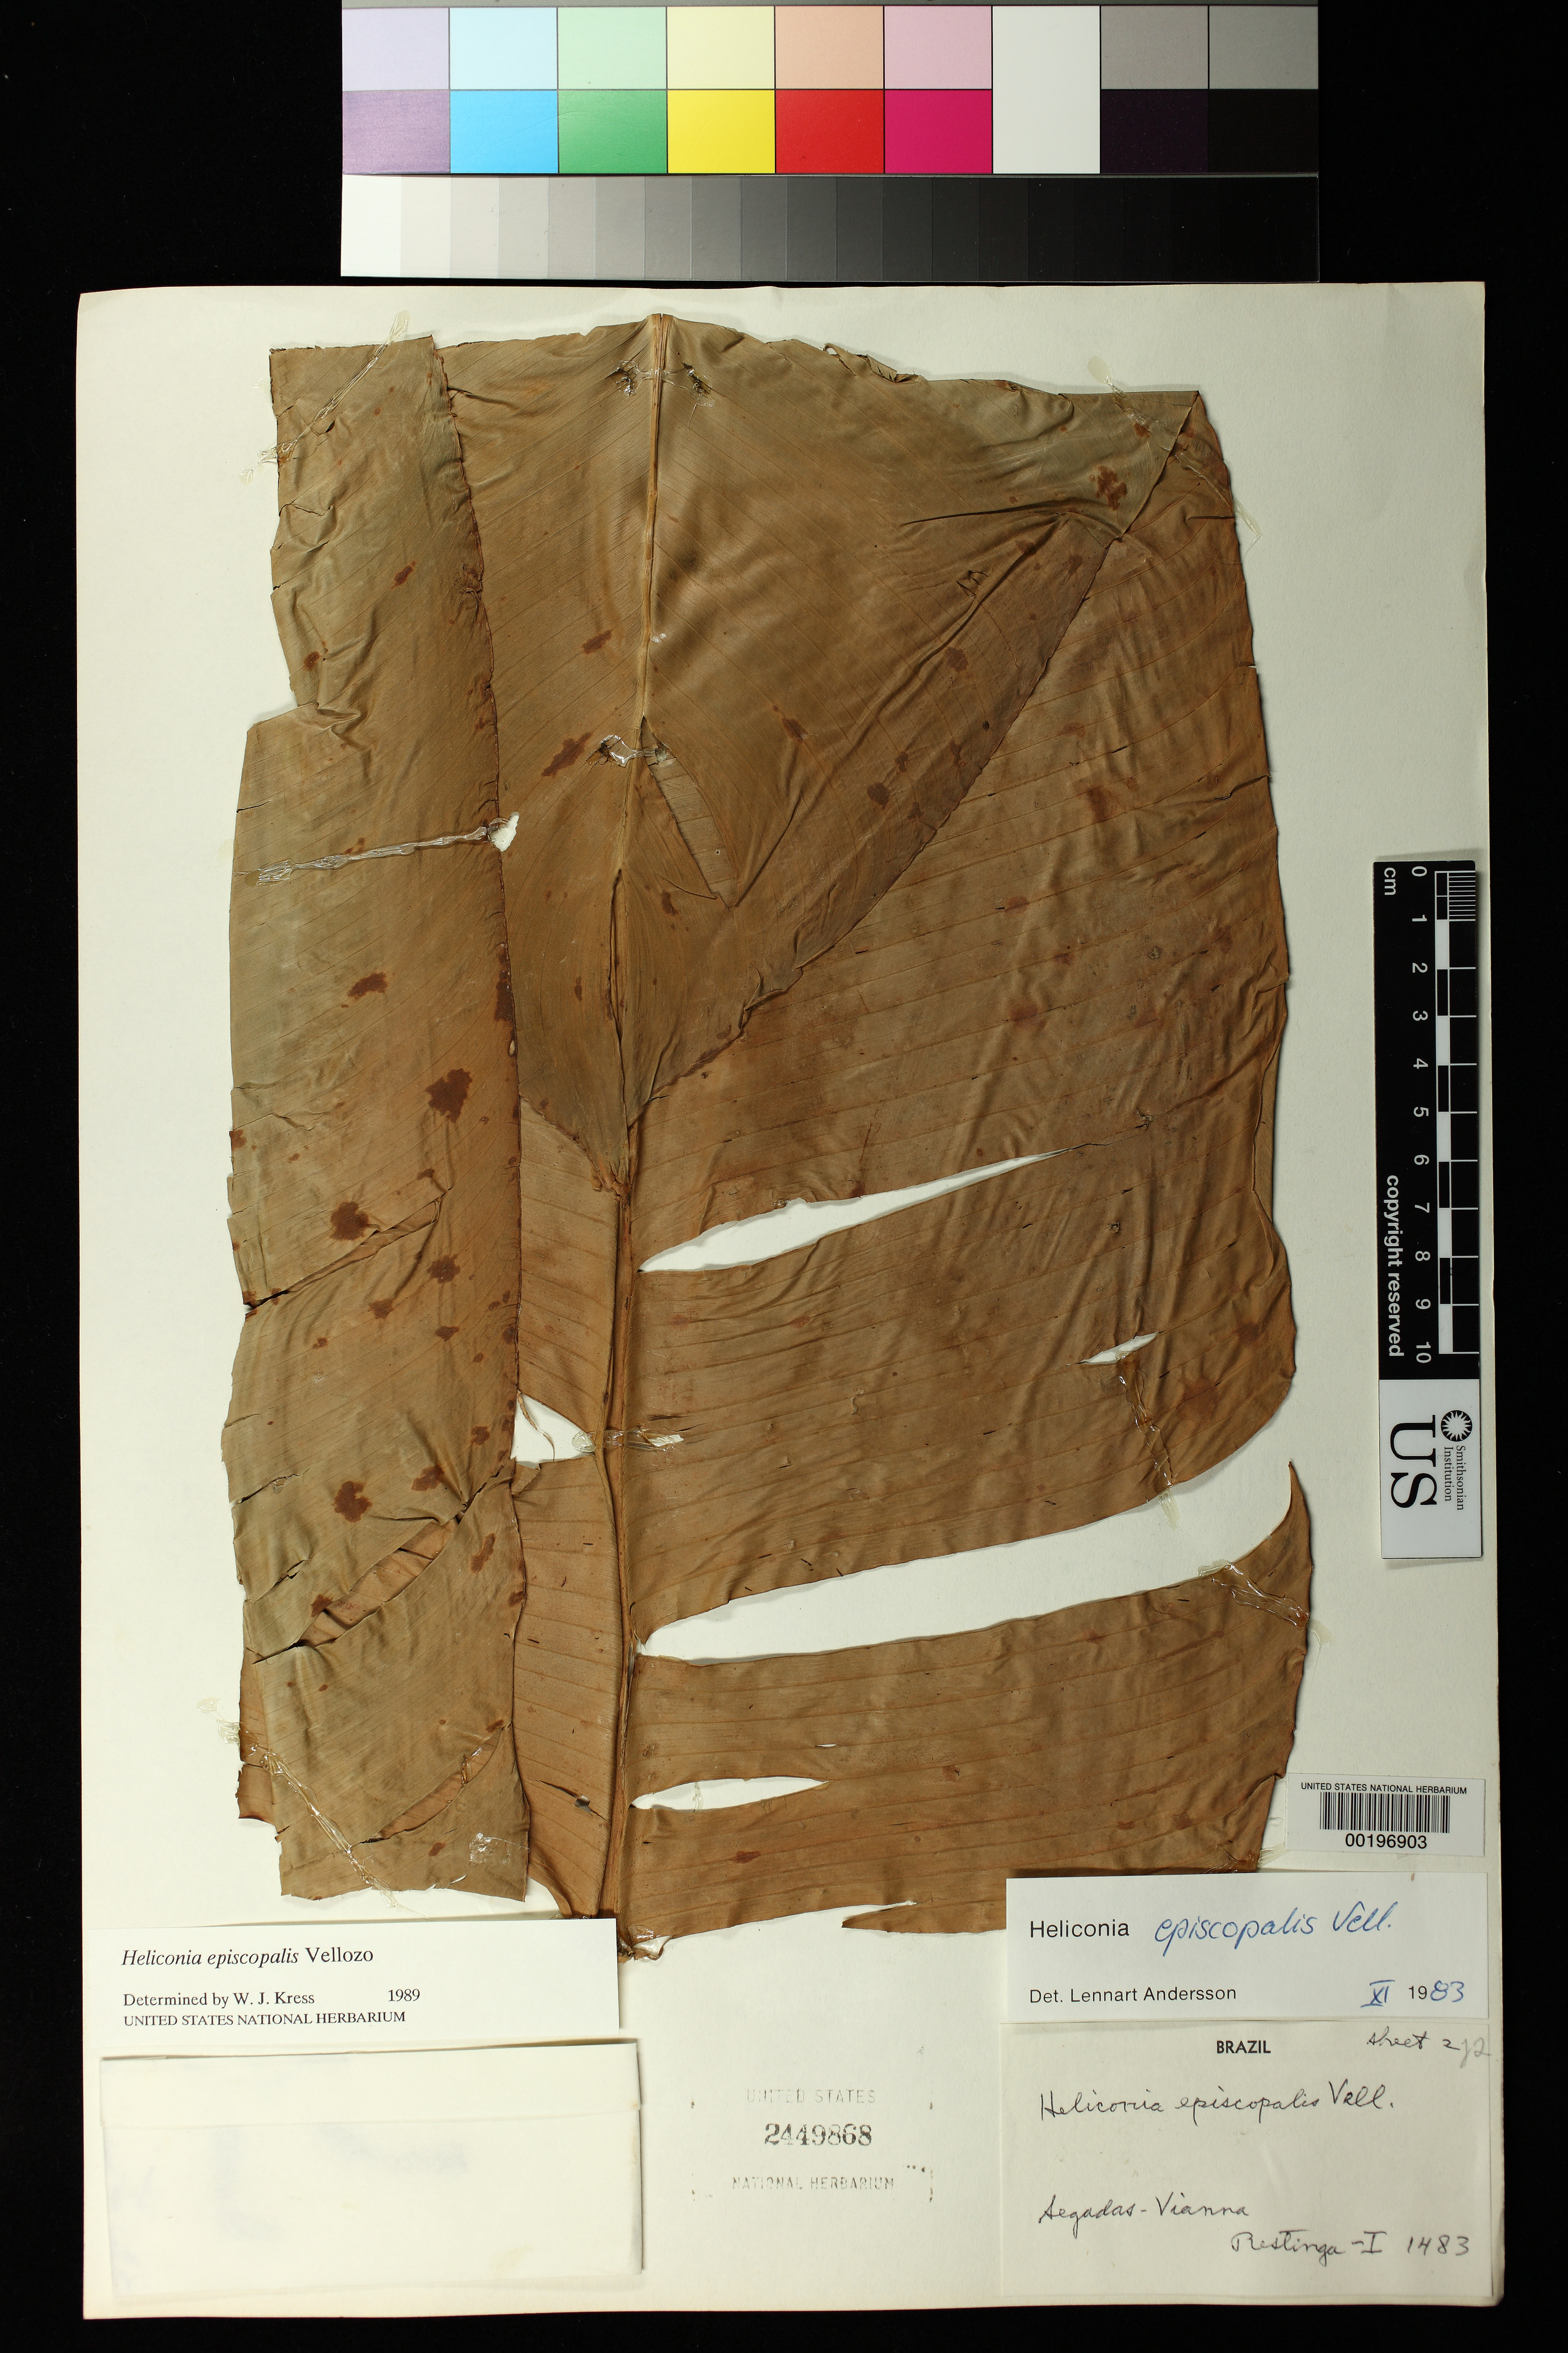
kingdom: Plantae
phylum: Tracheophyta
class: Liliopsida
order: Zingiberales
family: Heliconiaceae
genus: Heliconia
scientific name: Heliconia episcopalis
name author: Vell.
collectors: F. Segadas-Vianna, L. Dau, W. T. Ormond, G. Machline & J. Lorêdo Jr.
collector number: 1483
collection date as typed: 1953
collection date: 1953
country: Brazil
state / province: Rio de Janeiro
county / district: São João da Barra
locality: Casimiro de abreu co., restinga-i collections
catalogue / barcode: US 2449868